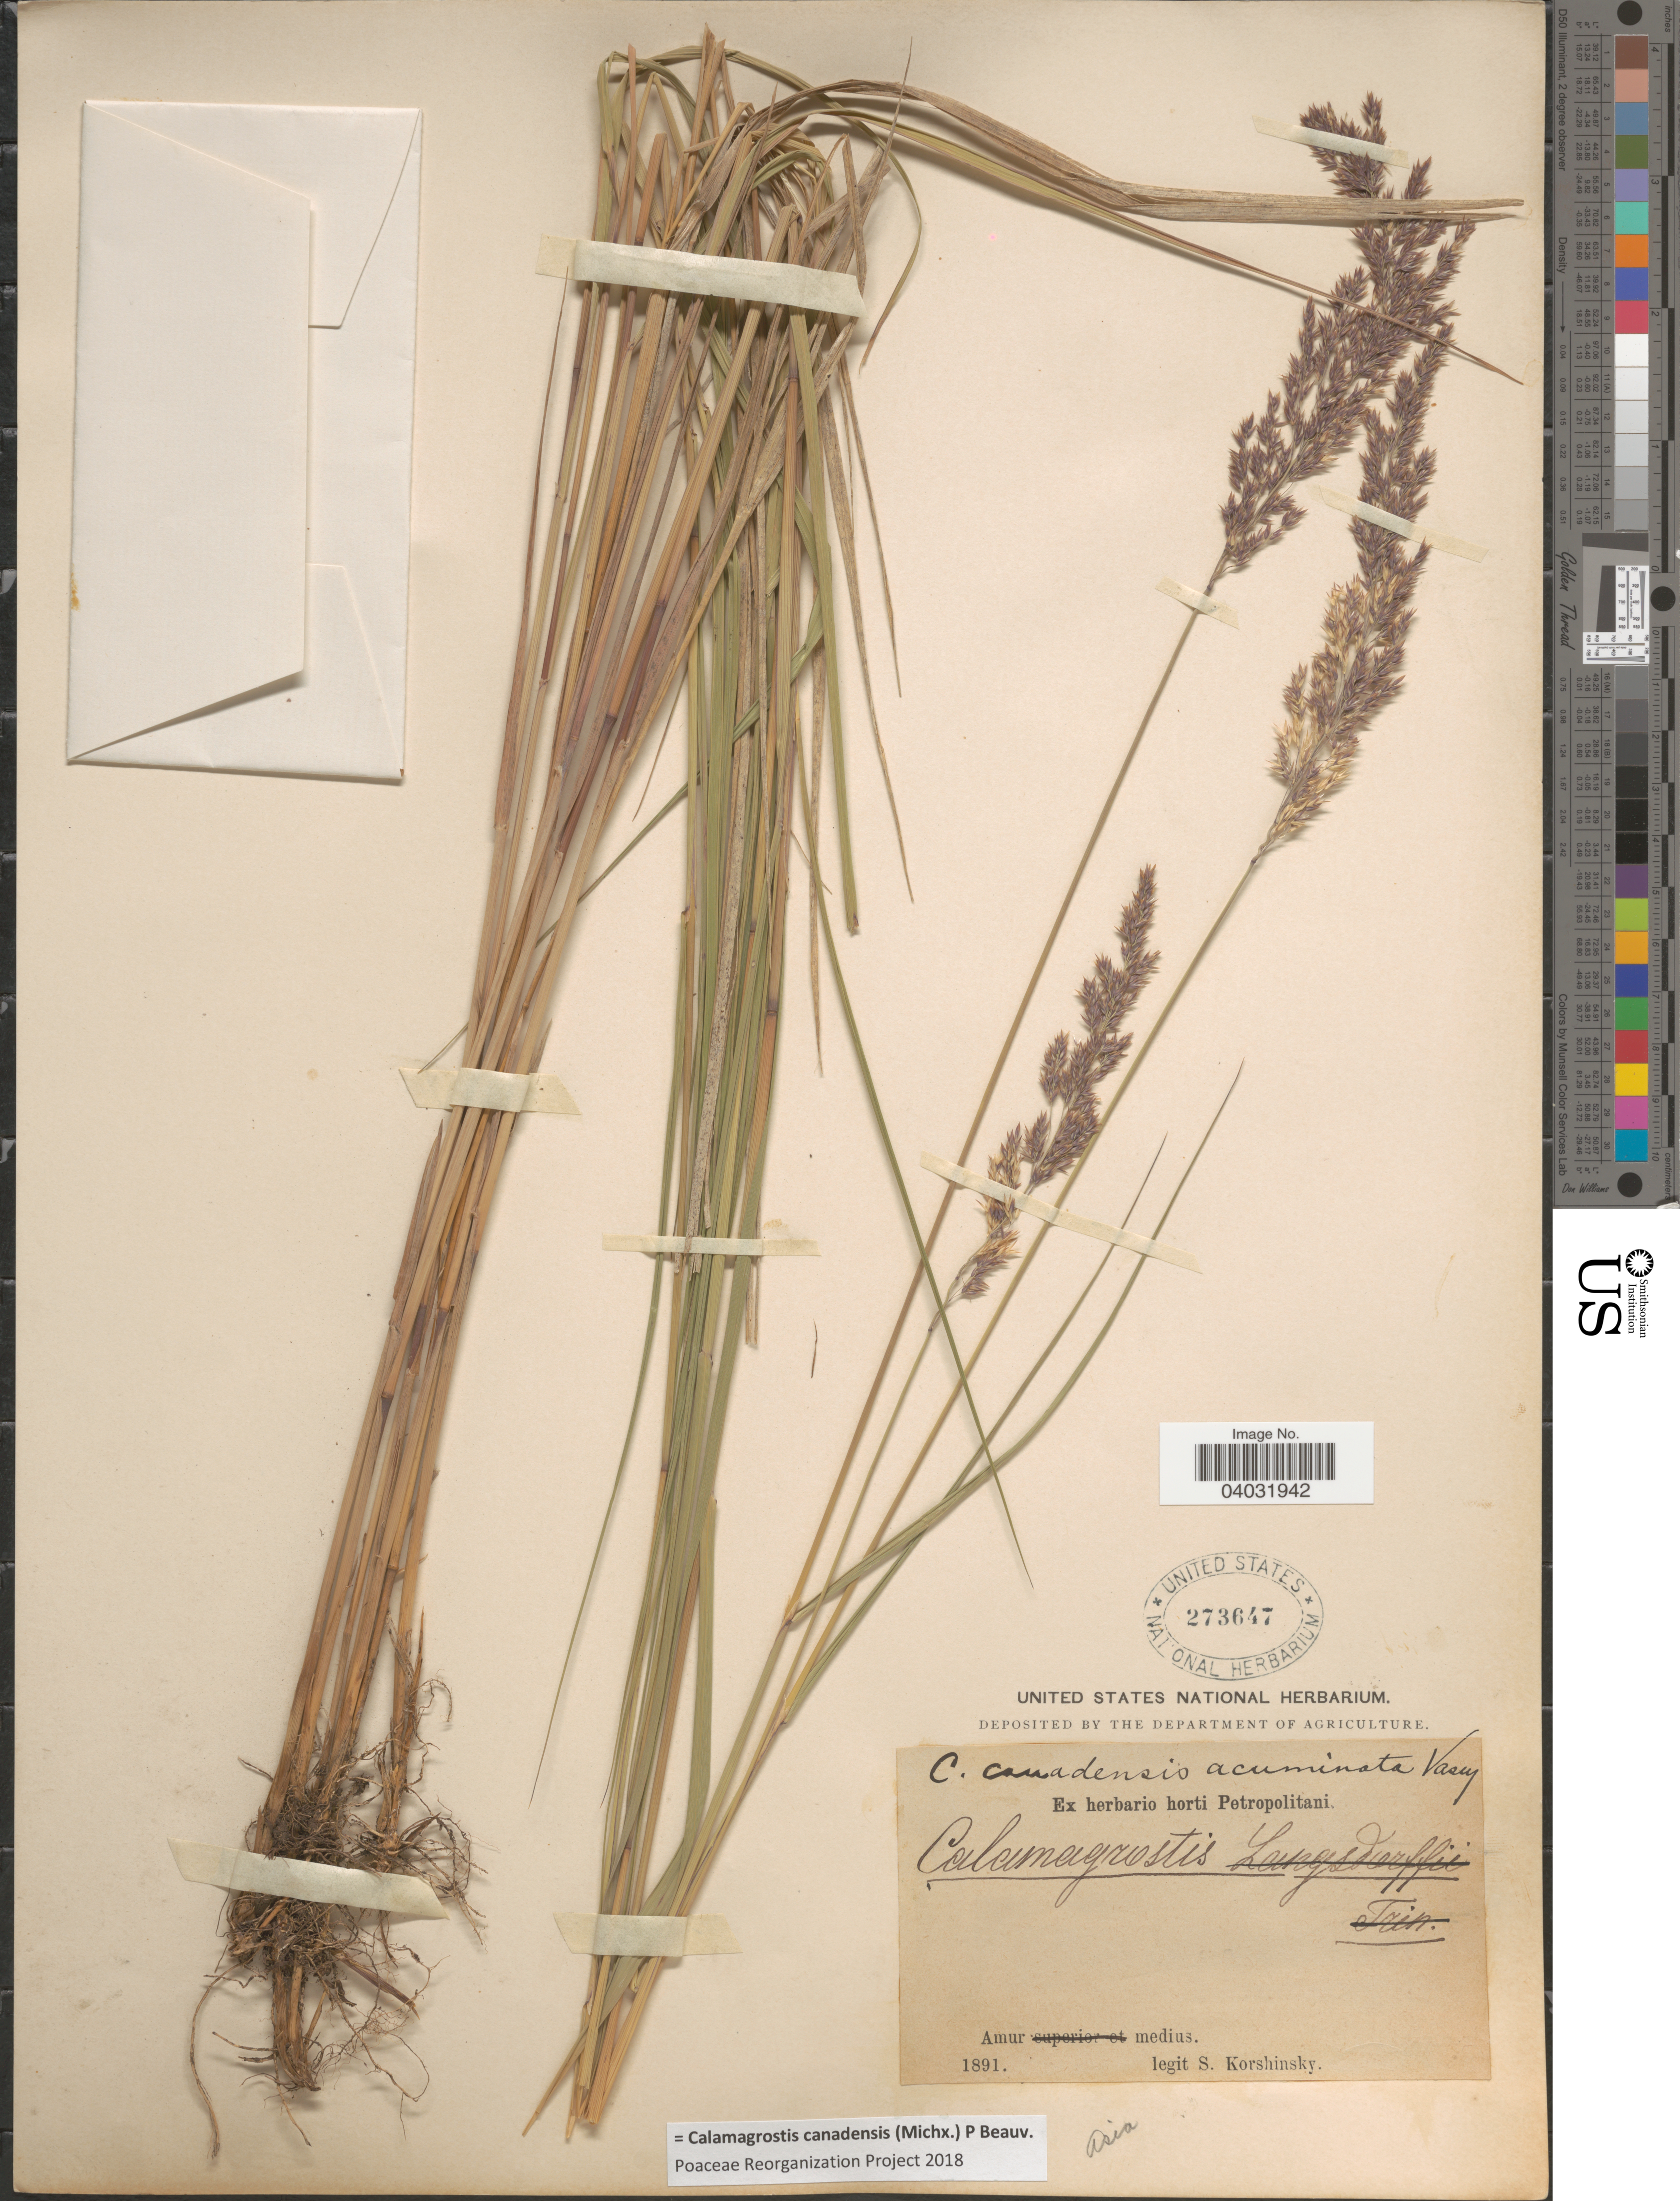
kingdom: Plantae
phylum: Tracheophyta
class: Liliopsida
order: Poales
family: Poaceae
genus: Calamagrostis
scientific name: Calamagrostis canadensis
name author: (Michx.) P. Beauv.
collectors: S. I. Korshinsky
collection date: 1891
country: Russian Federation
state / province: Amur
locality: Amur medius.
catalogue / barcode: US 273647